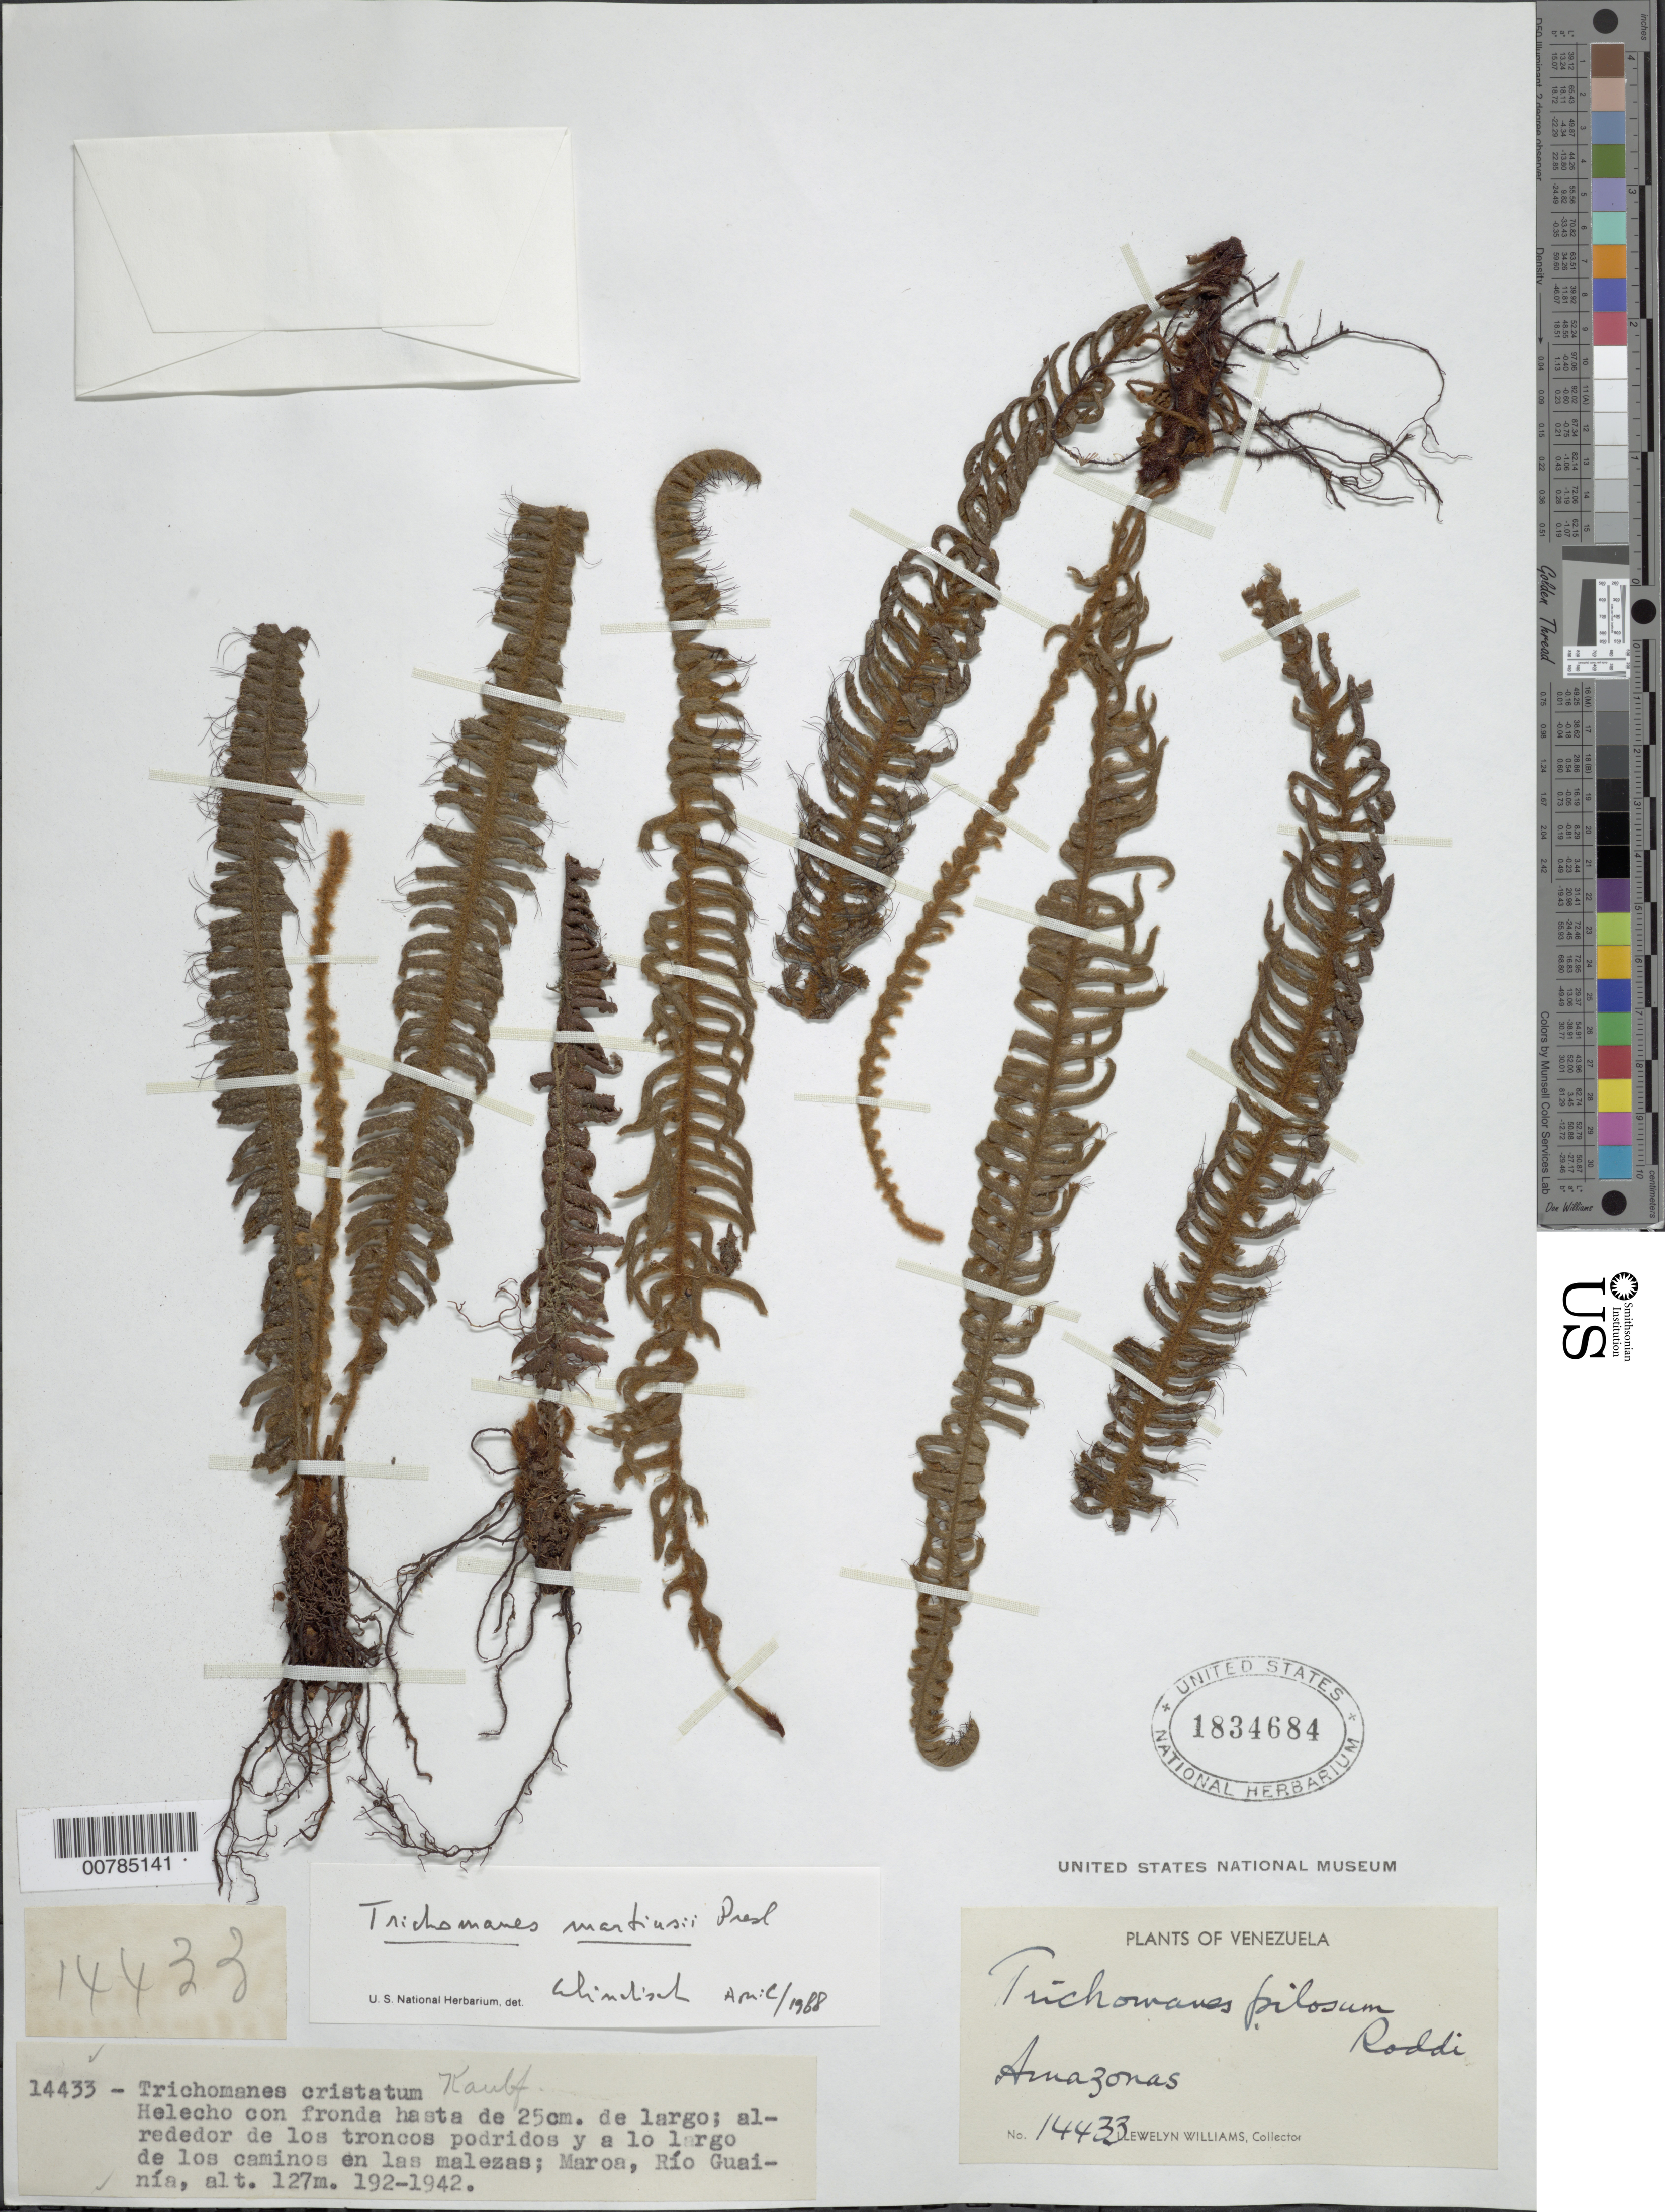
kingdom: Plantae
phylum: Tracheophyta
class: Polypodiopsida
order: Hymenophyllales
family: Hymenophyllaceae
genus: Trichomanes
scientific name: Trichomanes martiusii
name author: C. Presl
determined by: Windisch, Paulo Guenter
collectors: Ll. Williams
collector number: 14433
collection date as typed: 19-Feb-42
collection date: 1942-02-19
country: Venezuela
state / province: Amazonas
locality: Maroa, Río Guainía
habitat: Alrededor de los troncos podridos y a lo largo de los caminos en las malezas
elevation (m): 127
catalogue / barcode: US 1834684